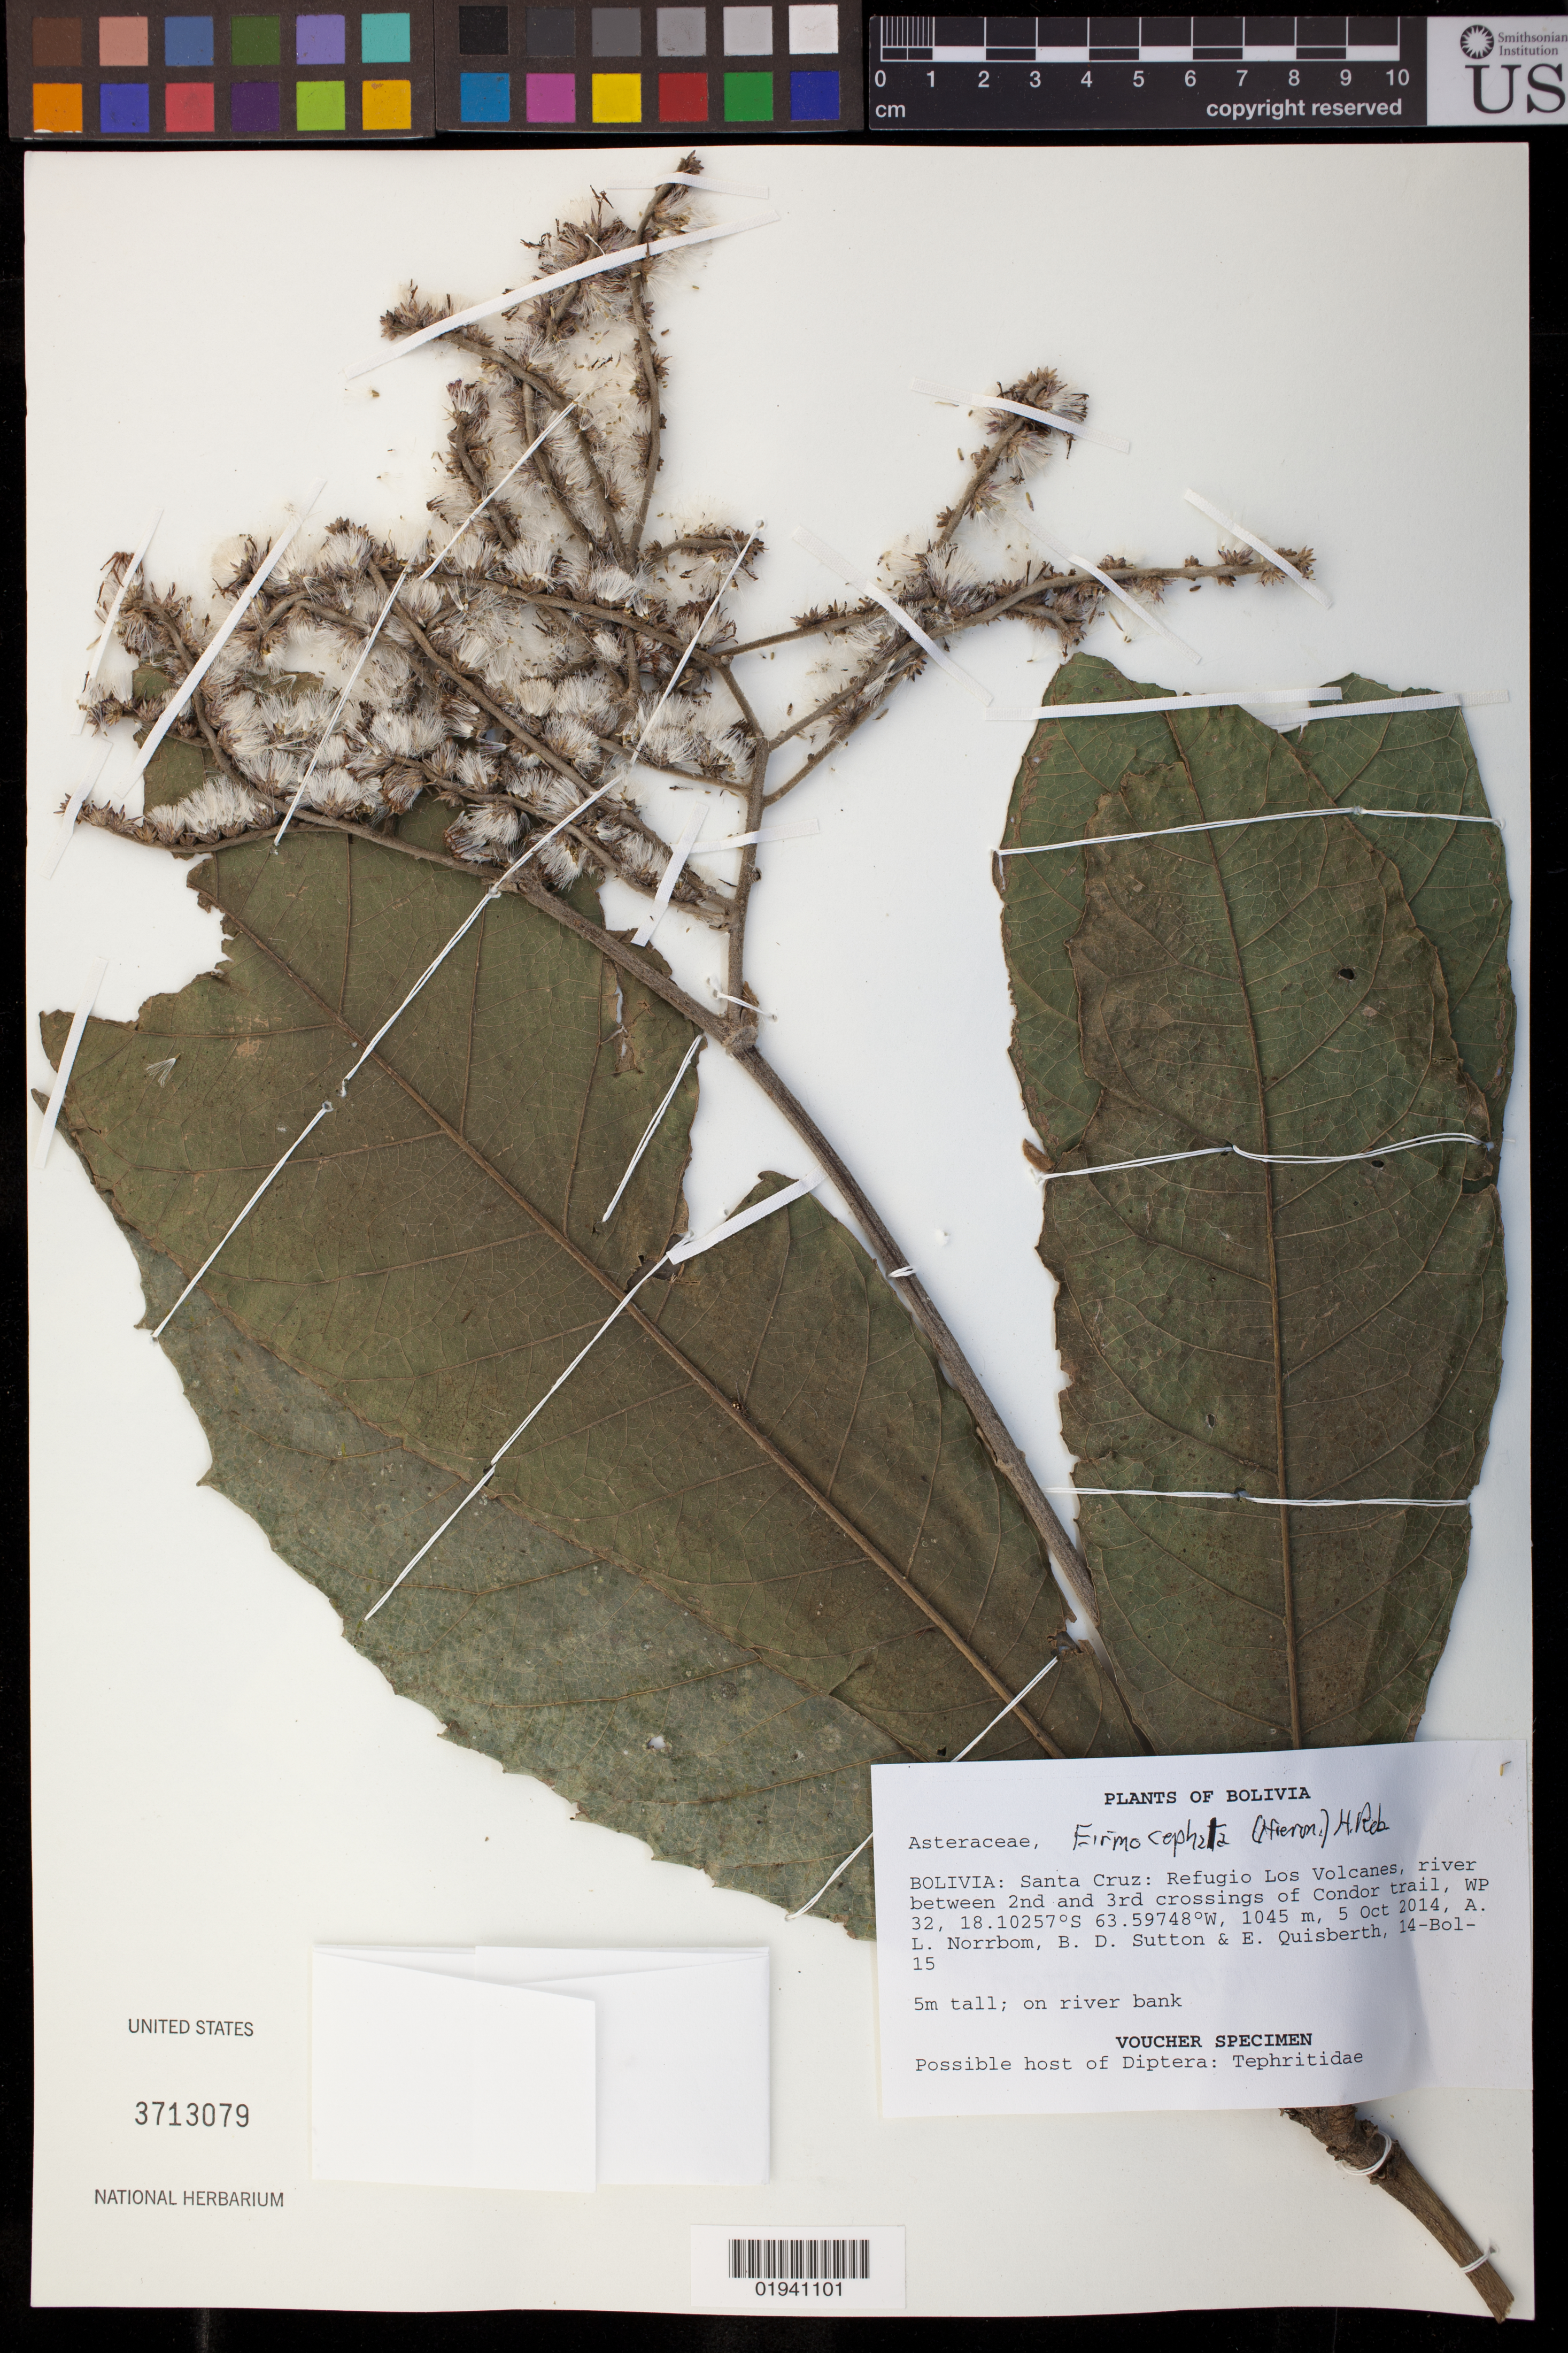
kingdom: Plantae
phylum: Tracheophyta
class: Magnoliopsida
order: Asterales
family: Asteraceae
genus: Eirmocephala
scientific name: Eirmocephala sp.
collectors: A. L. Norrbom, B. Sutton & E. Quisberth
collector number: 14-Bol-15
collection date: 2014-10-05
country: Bolivia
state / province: Santa Cruz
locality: Refugio Los Volcanes, river between 2nd and 3rd crossings of Condor trail, WP 32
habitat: on river bank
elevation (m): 1045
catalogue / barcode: US 3713079